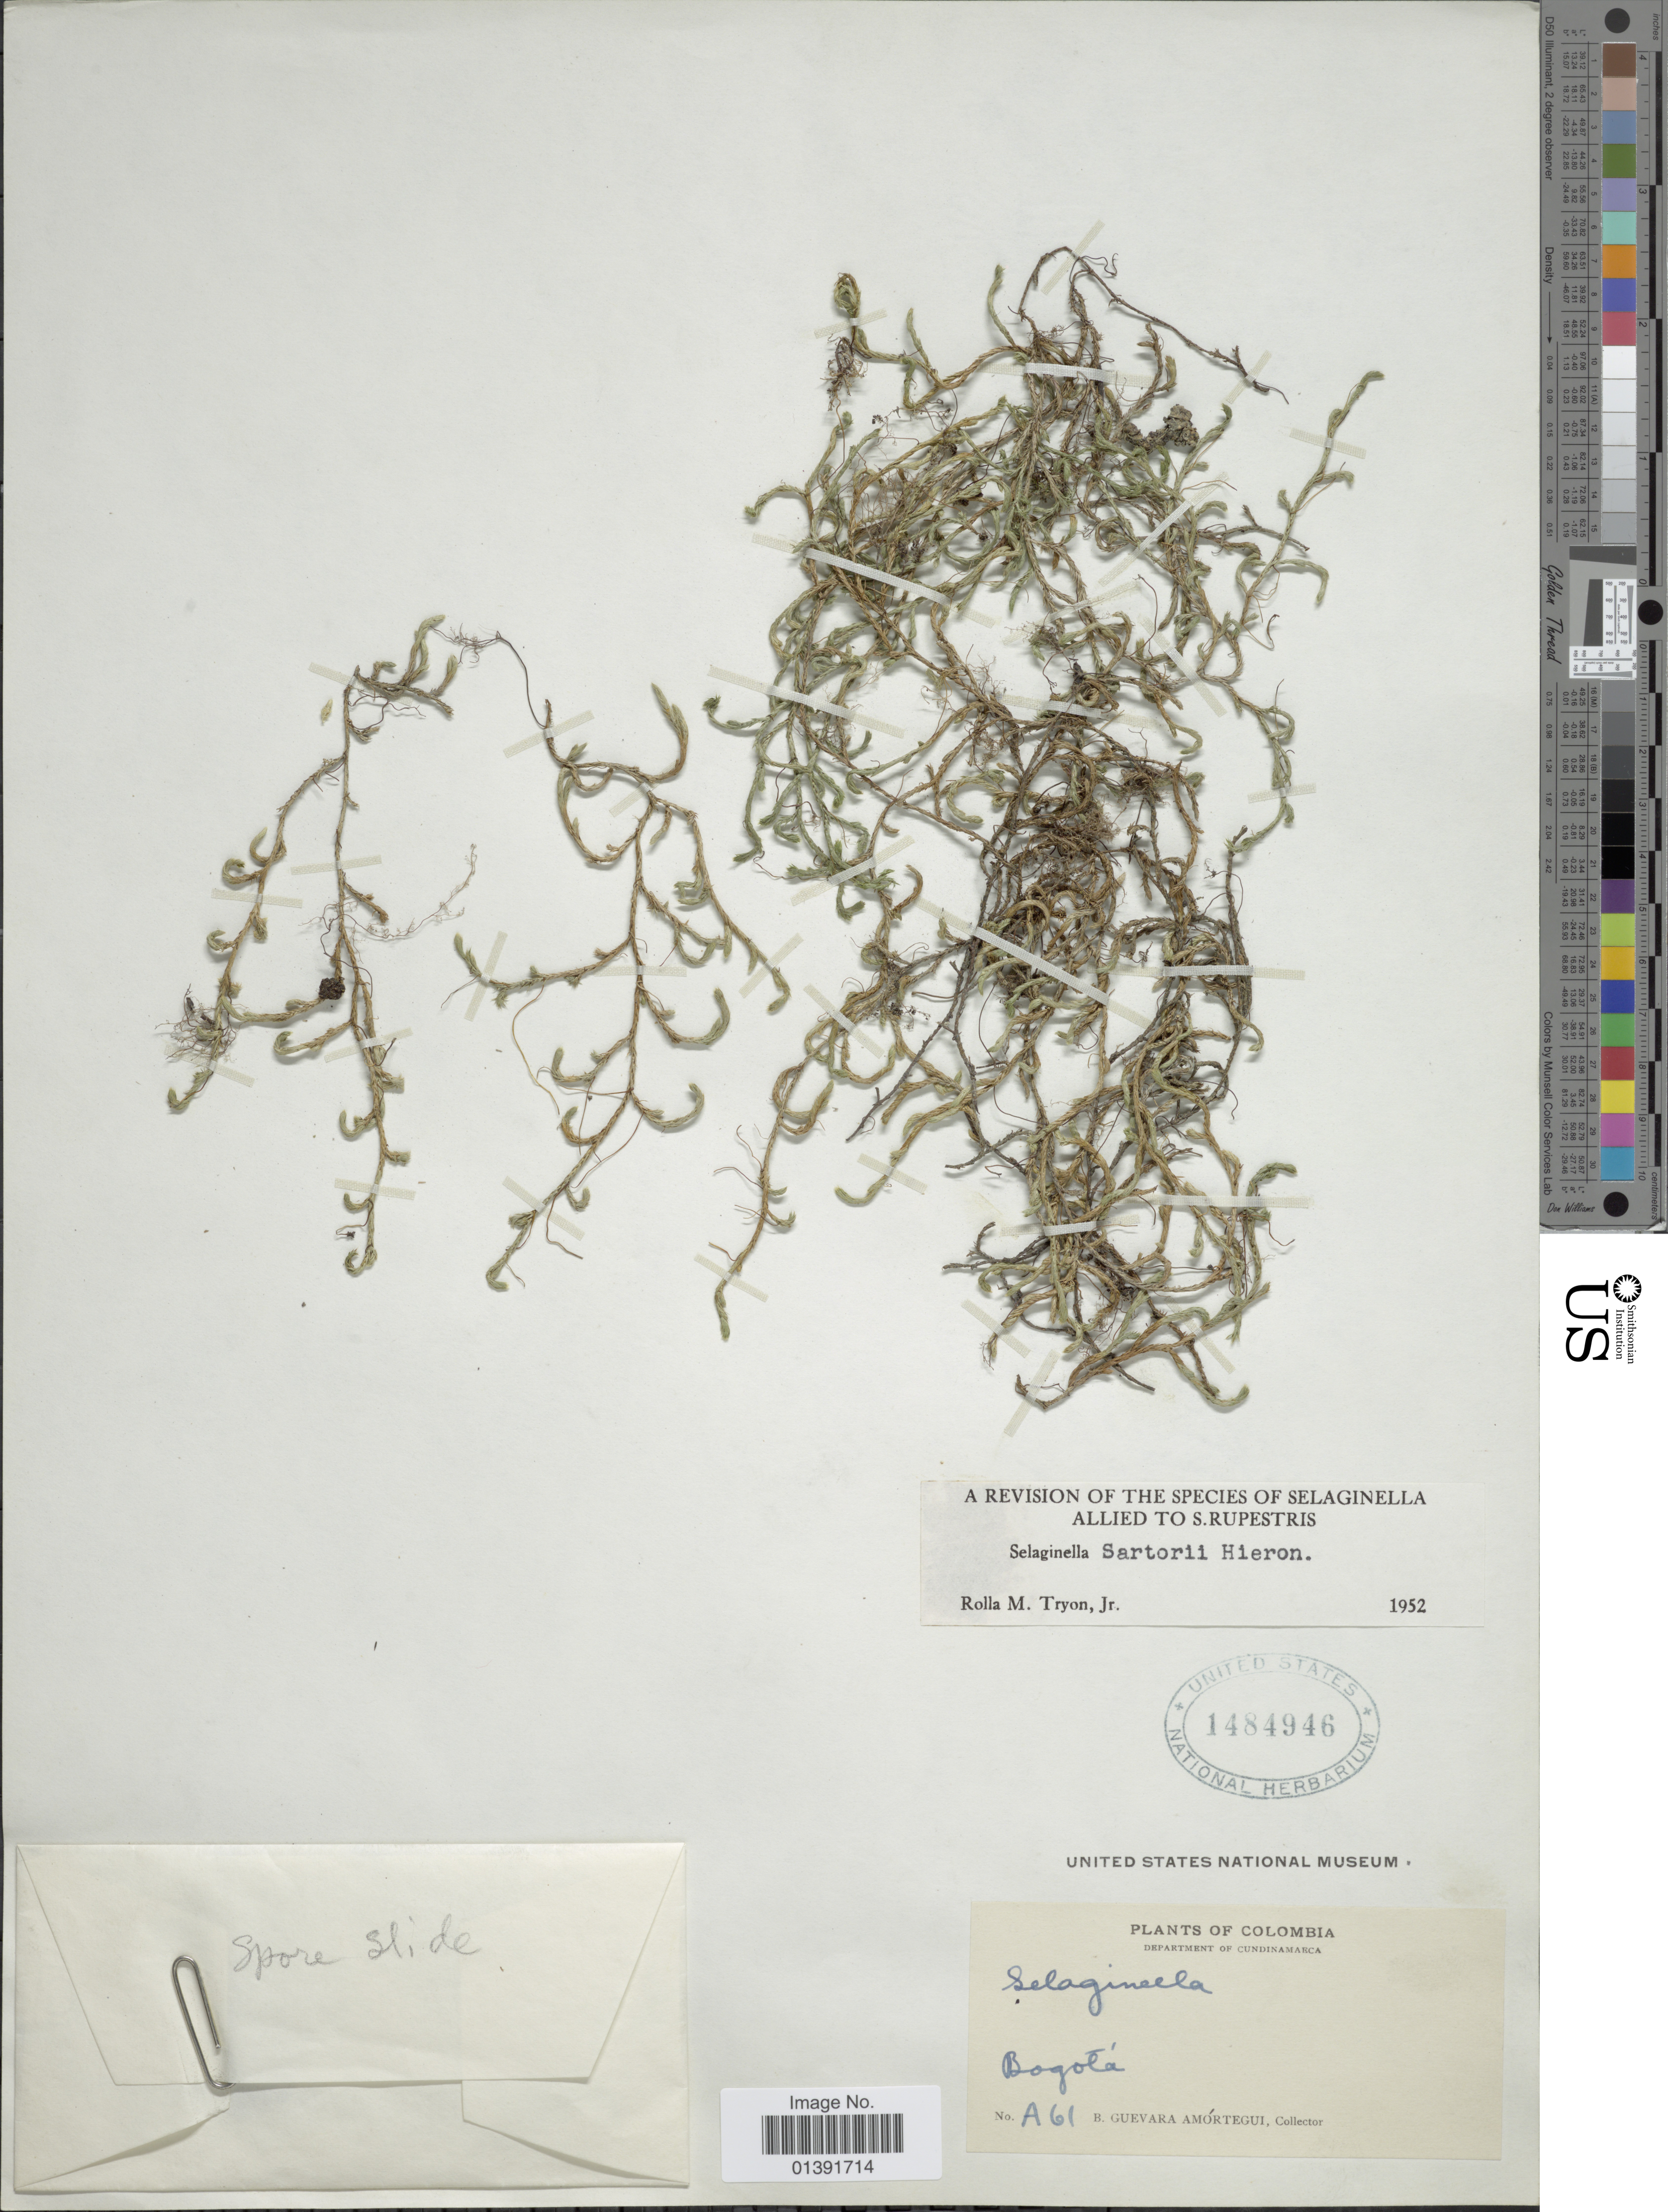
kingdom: Plantae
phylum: Tracheophyta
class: Lycopodiopsida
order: Selaginellales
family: Selaginellaceae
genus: Selaginella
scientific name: Selaginella sartorii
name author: Hieron.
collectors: B. Amórtegui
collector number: A61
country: Colombia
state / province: Cundinamarca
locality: Bogotá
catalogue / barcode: US 1484946